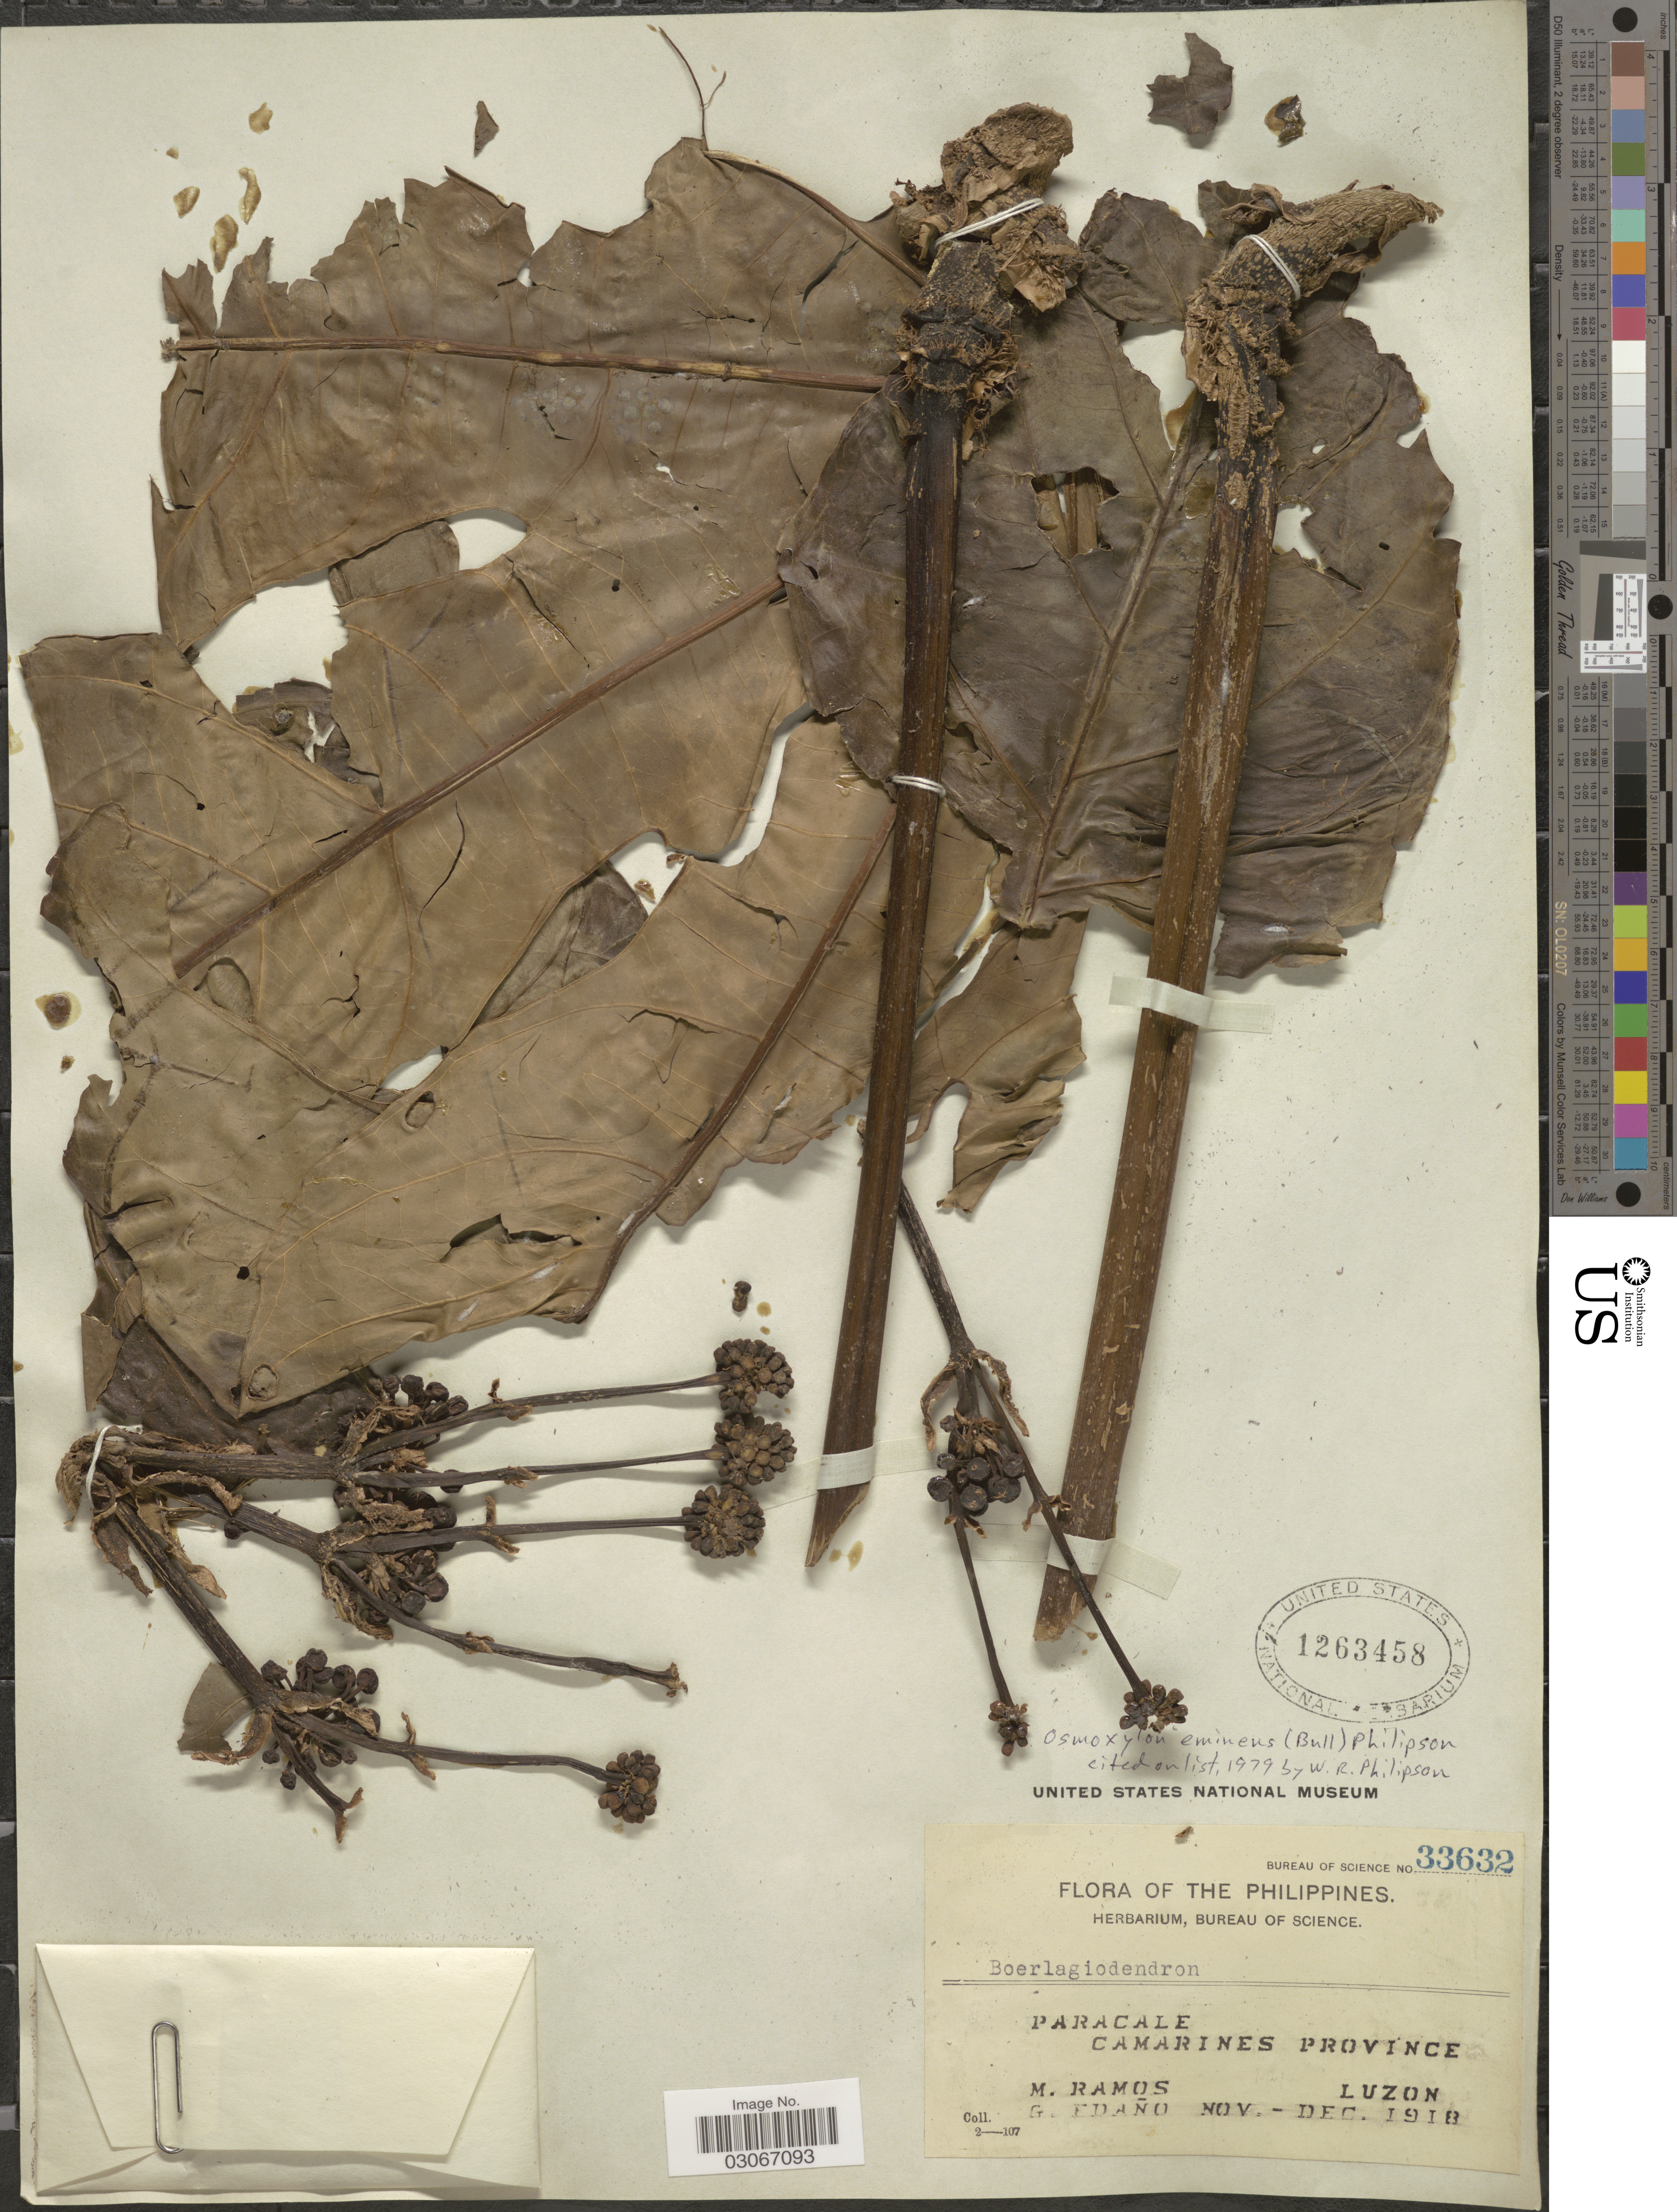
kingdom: Plantae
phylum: Tracheophyta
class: Magnoliopsida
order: Apiales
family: Araliaceae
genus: Osmoxylon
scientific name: Osmoxylon eminens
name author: (Bull) Philipson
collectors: M. Ramos & G. Edaño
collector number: Bureau of Science 33632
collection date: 1918-11/1918-12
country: Philippines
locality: Paracale, Camarines Province, Luzon.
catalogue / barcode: US 1263458